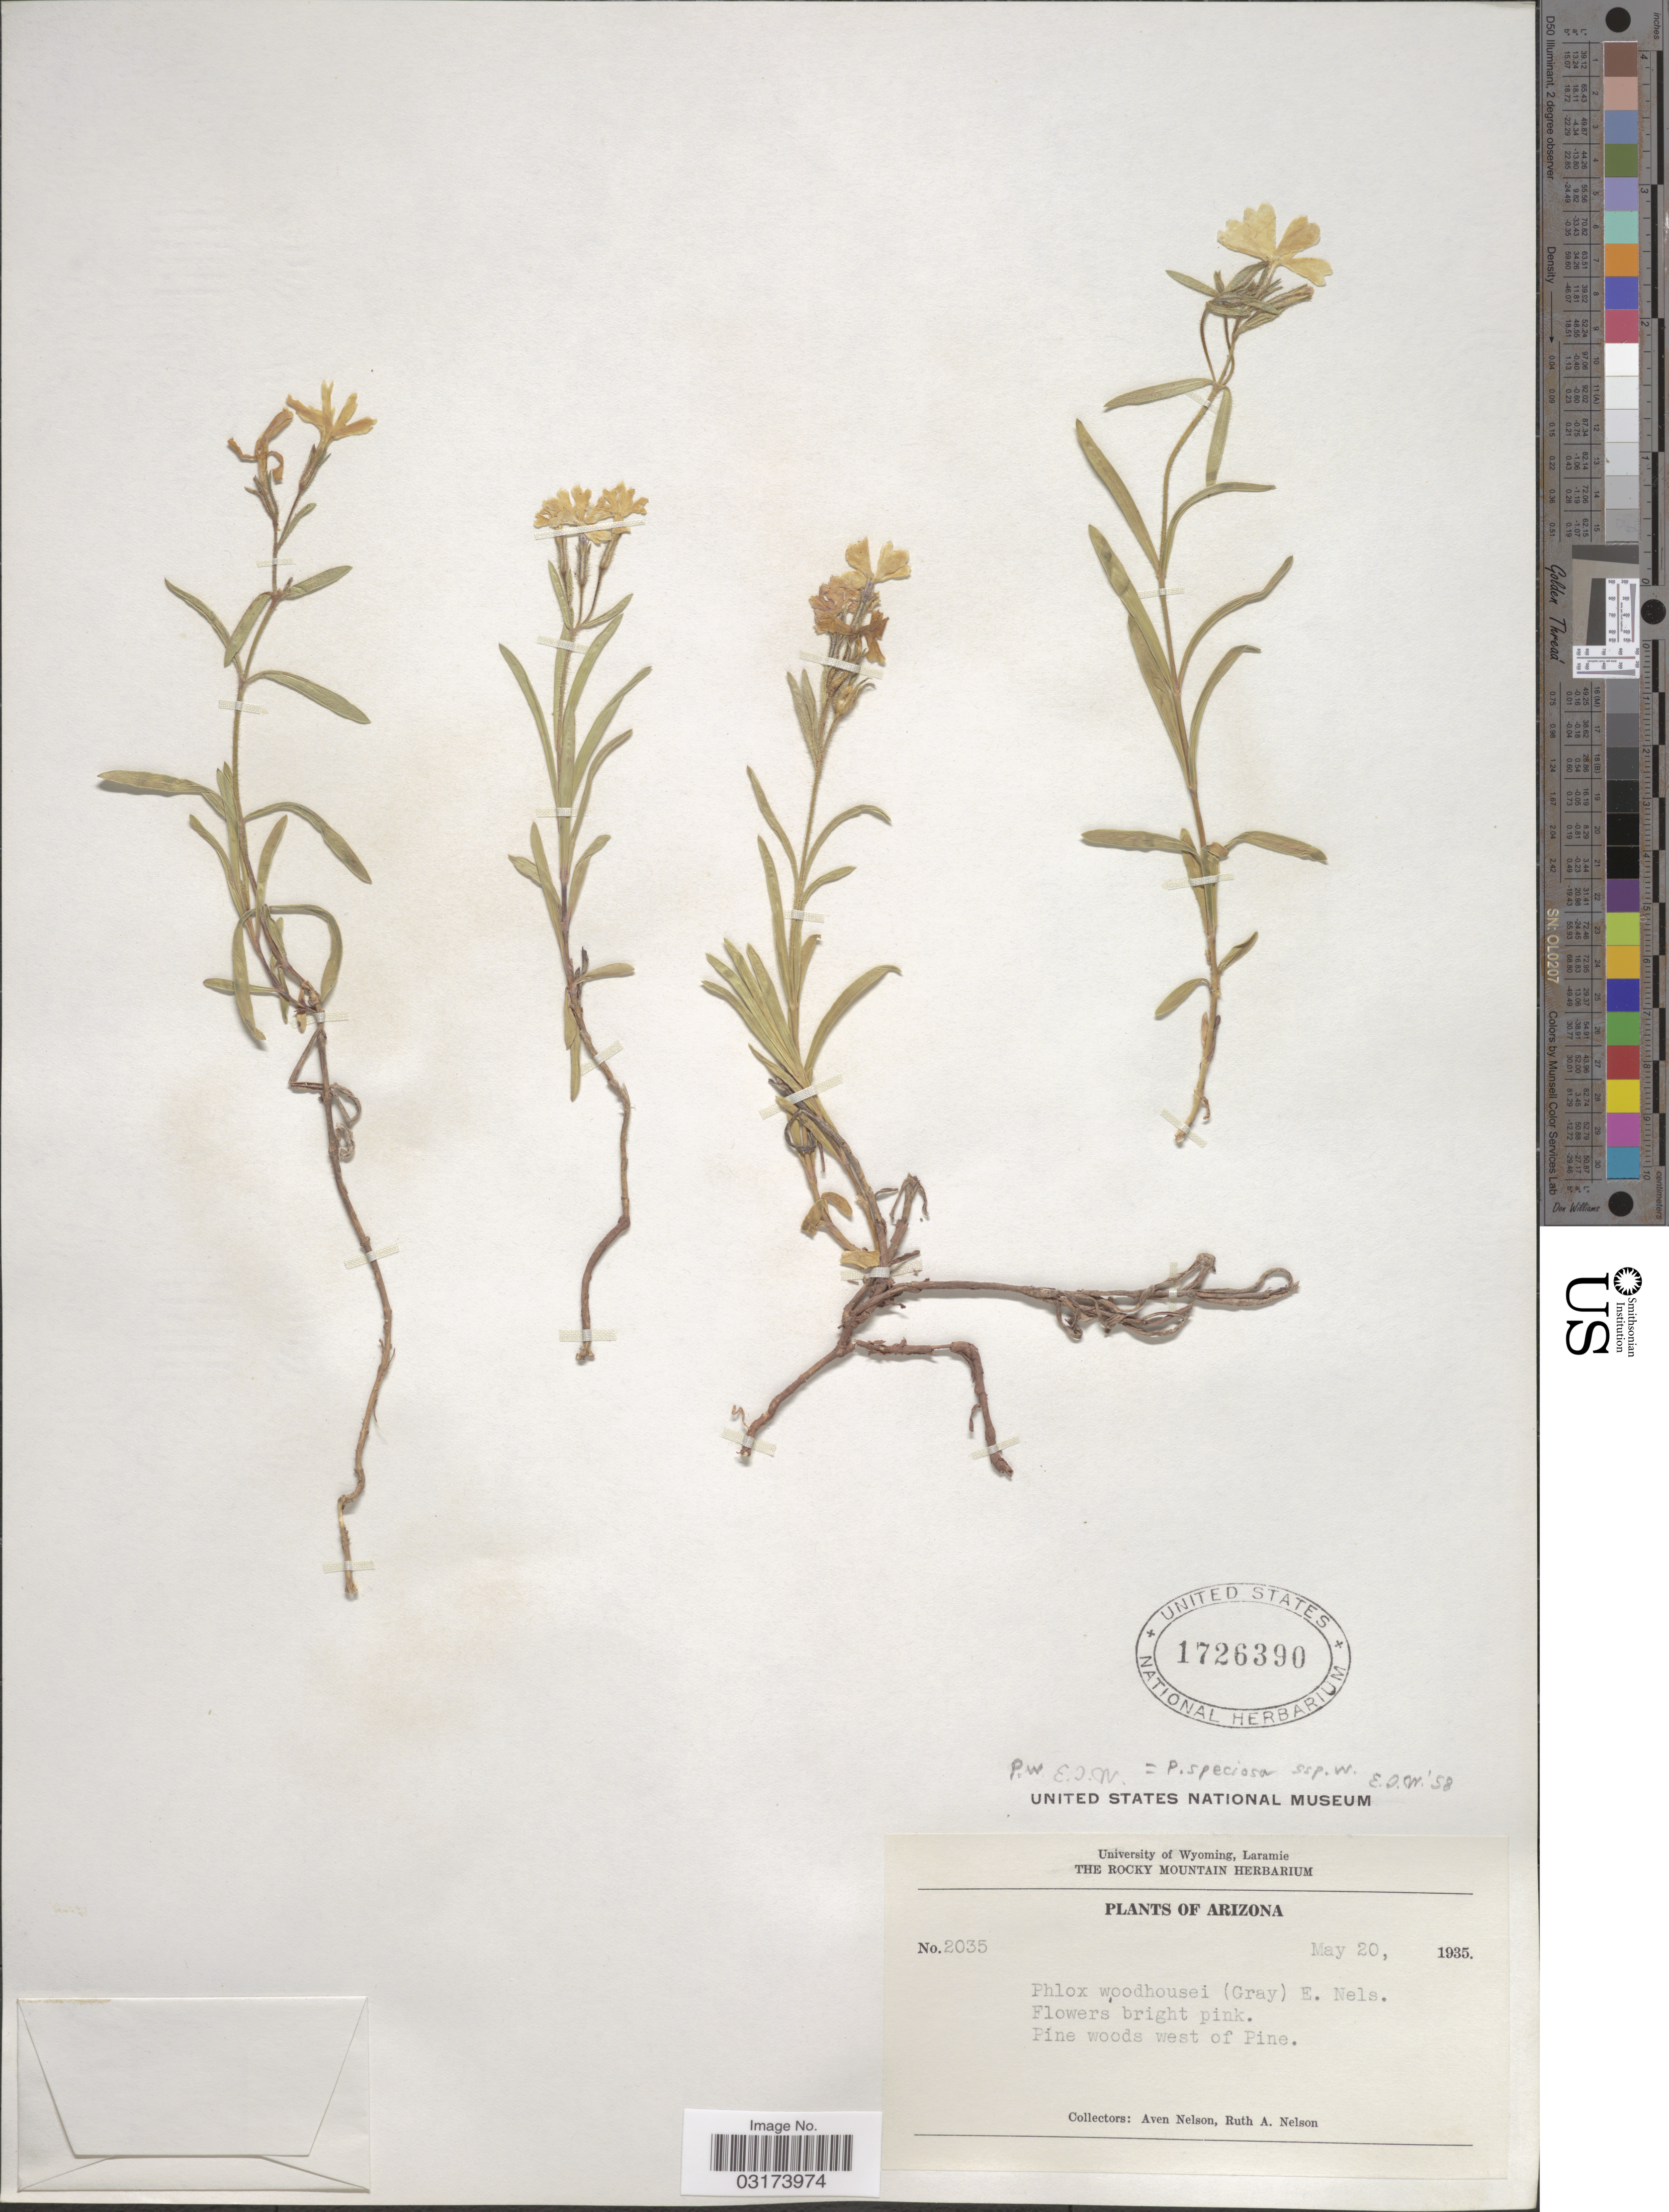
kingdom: Plantae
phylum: Tracheophyta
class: Magnoliopsida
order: Ericales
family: Polemoniaceae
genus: Phlox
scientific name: Phlox woodhousei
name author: (A. Gray) E.E. Nelson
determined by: Mayfield, M. H.; Ferguson, C. J.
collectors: A. Nelson & R. A. Nelson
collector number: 2035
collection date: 1935-05-20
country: United States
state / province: Arizona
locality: Pine woods west of Pine.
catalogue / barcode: US 1726390